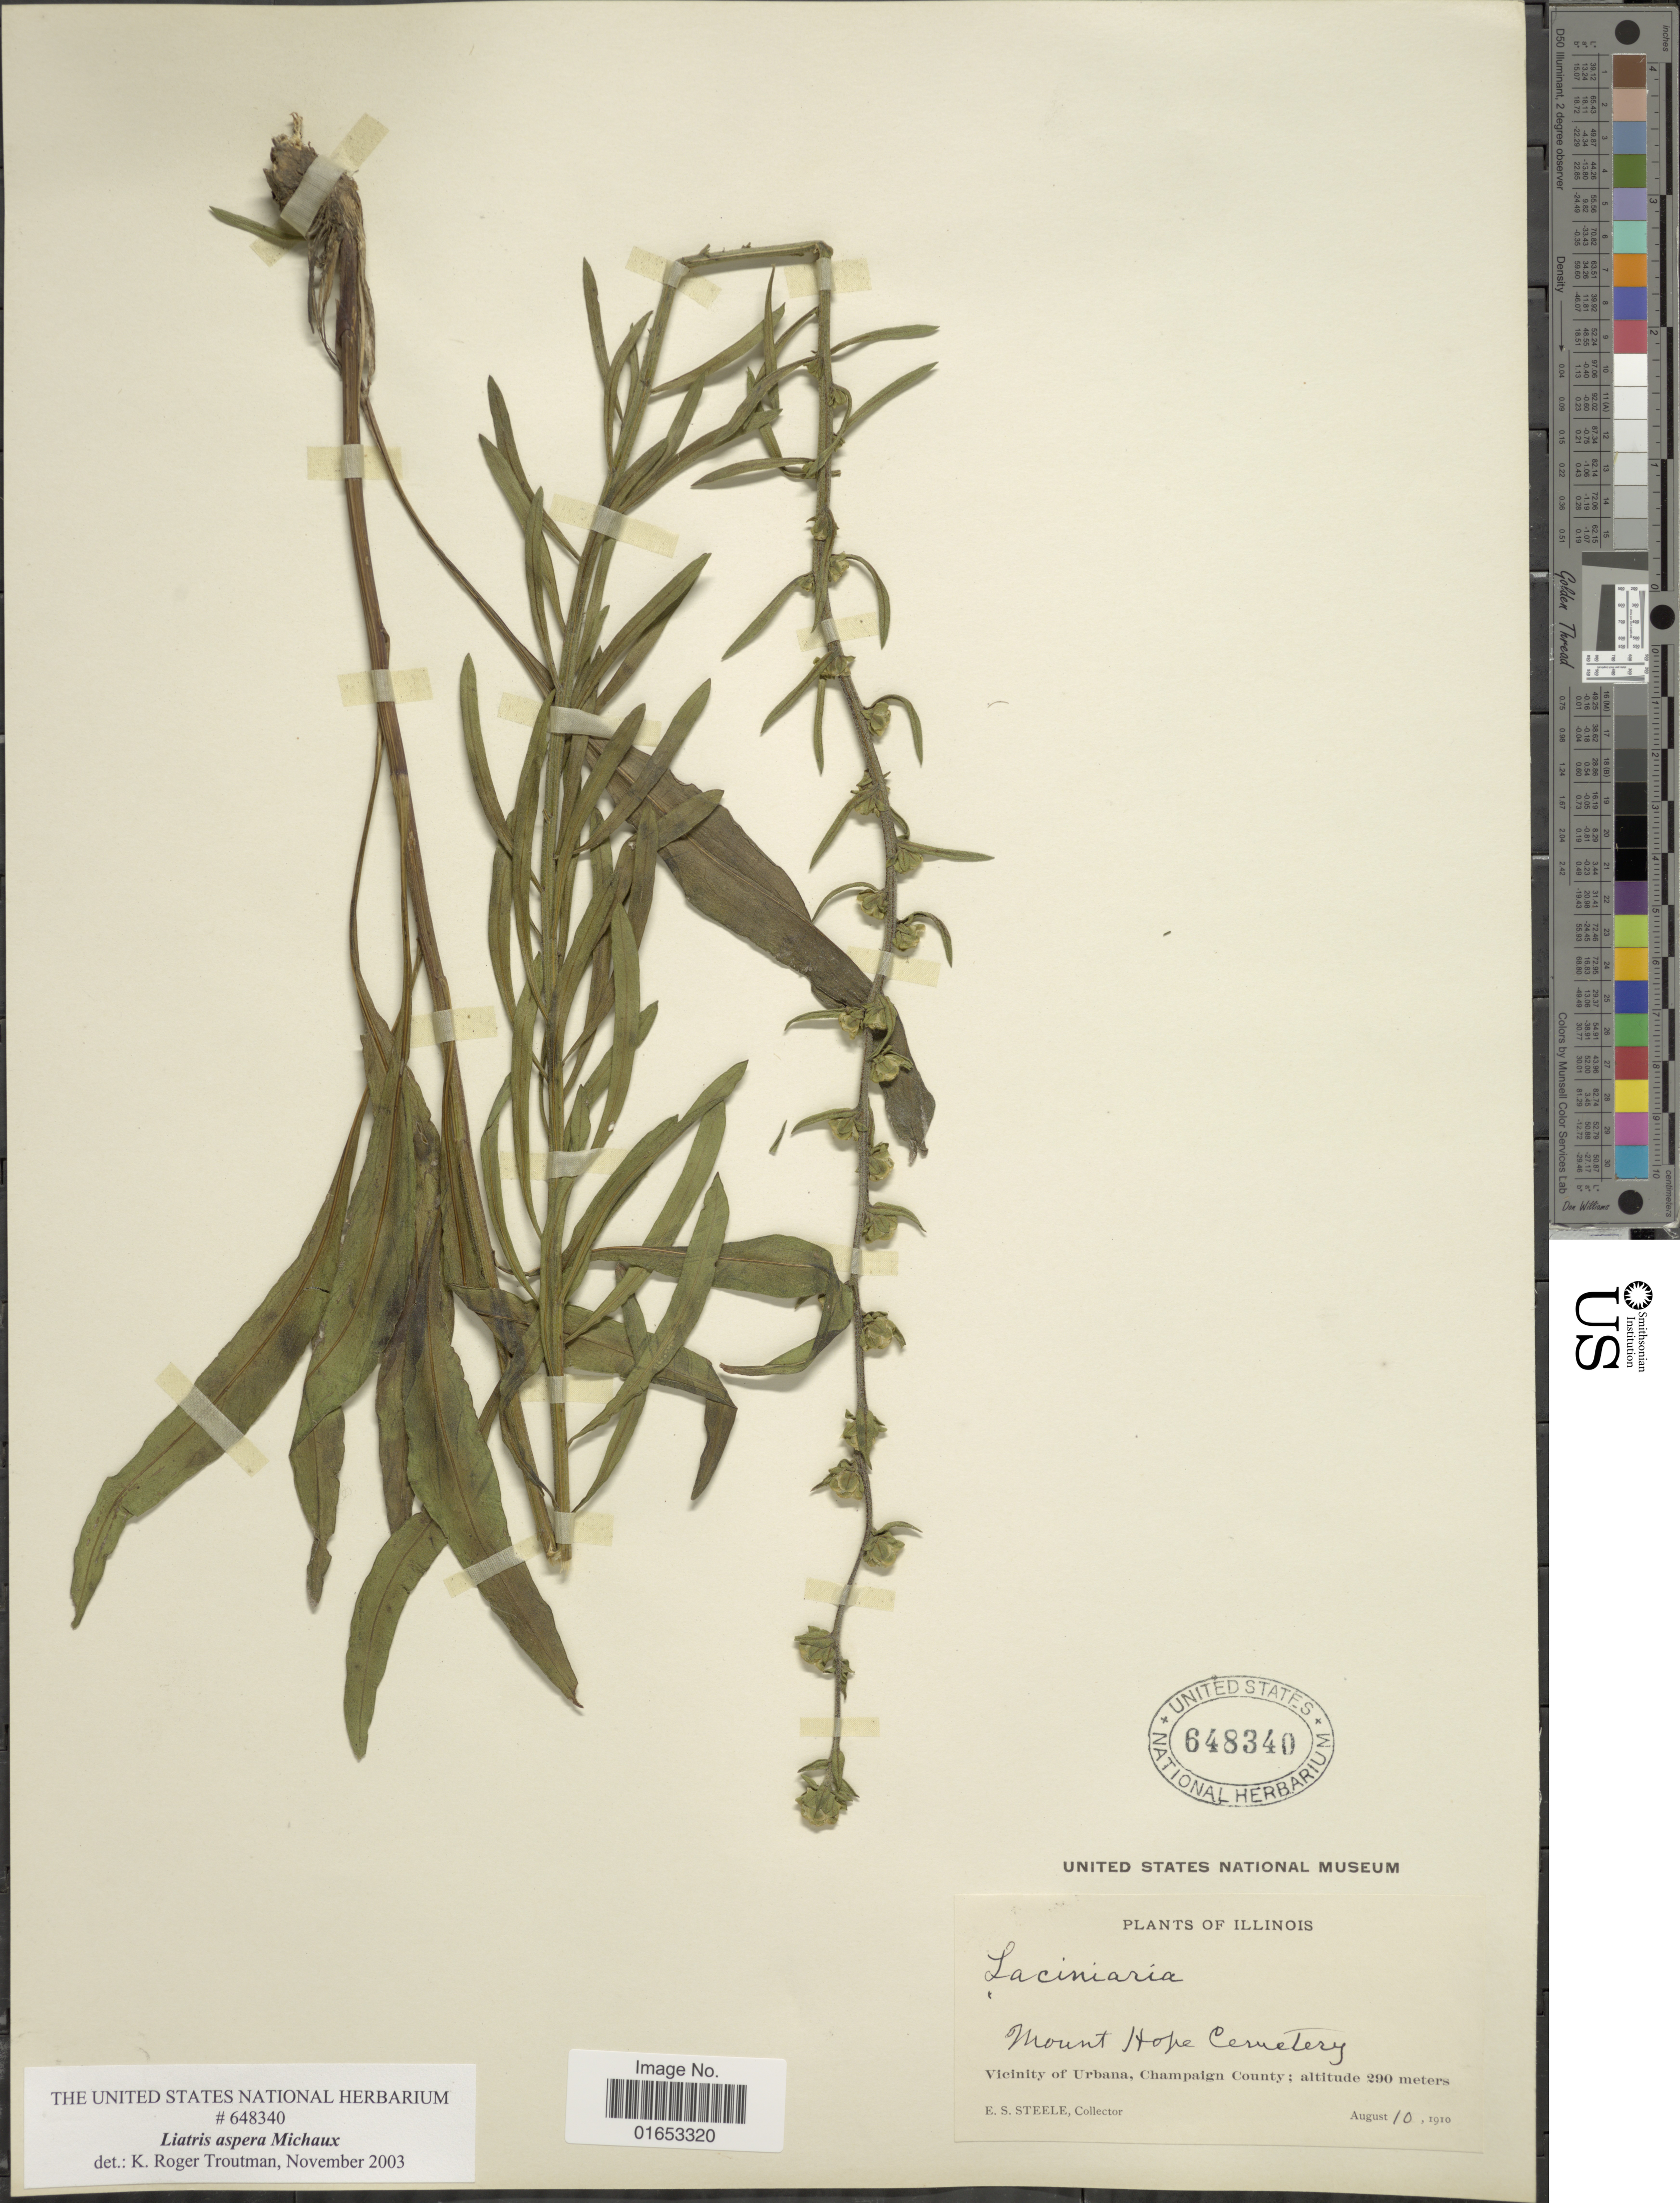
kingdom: Plantae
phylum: Tracheophyta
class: Magnoliopsida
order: Asterales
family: Asteraceae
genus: Liatris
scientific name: Liatris aspera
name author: Michx.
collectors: E. Steele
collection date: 1910-08-10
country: United States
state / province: Illinois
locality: Mount Hope Cemetery, Vicinity of Urbana, Champaign County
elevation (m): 290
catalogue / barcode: US 648340